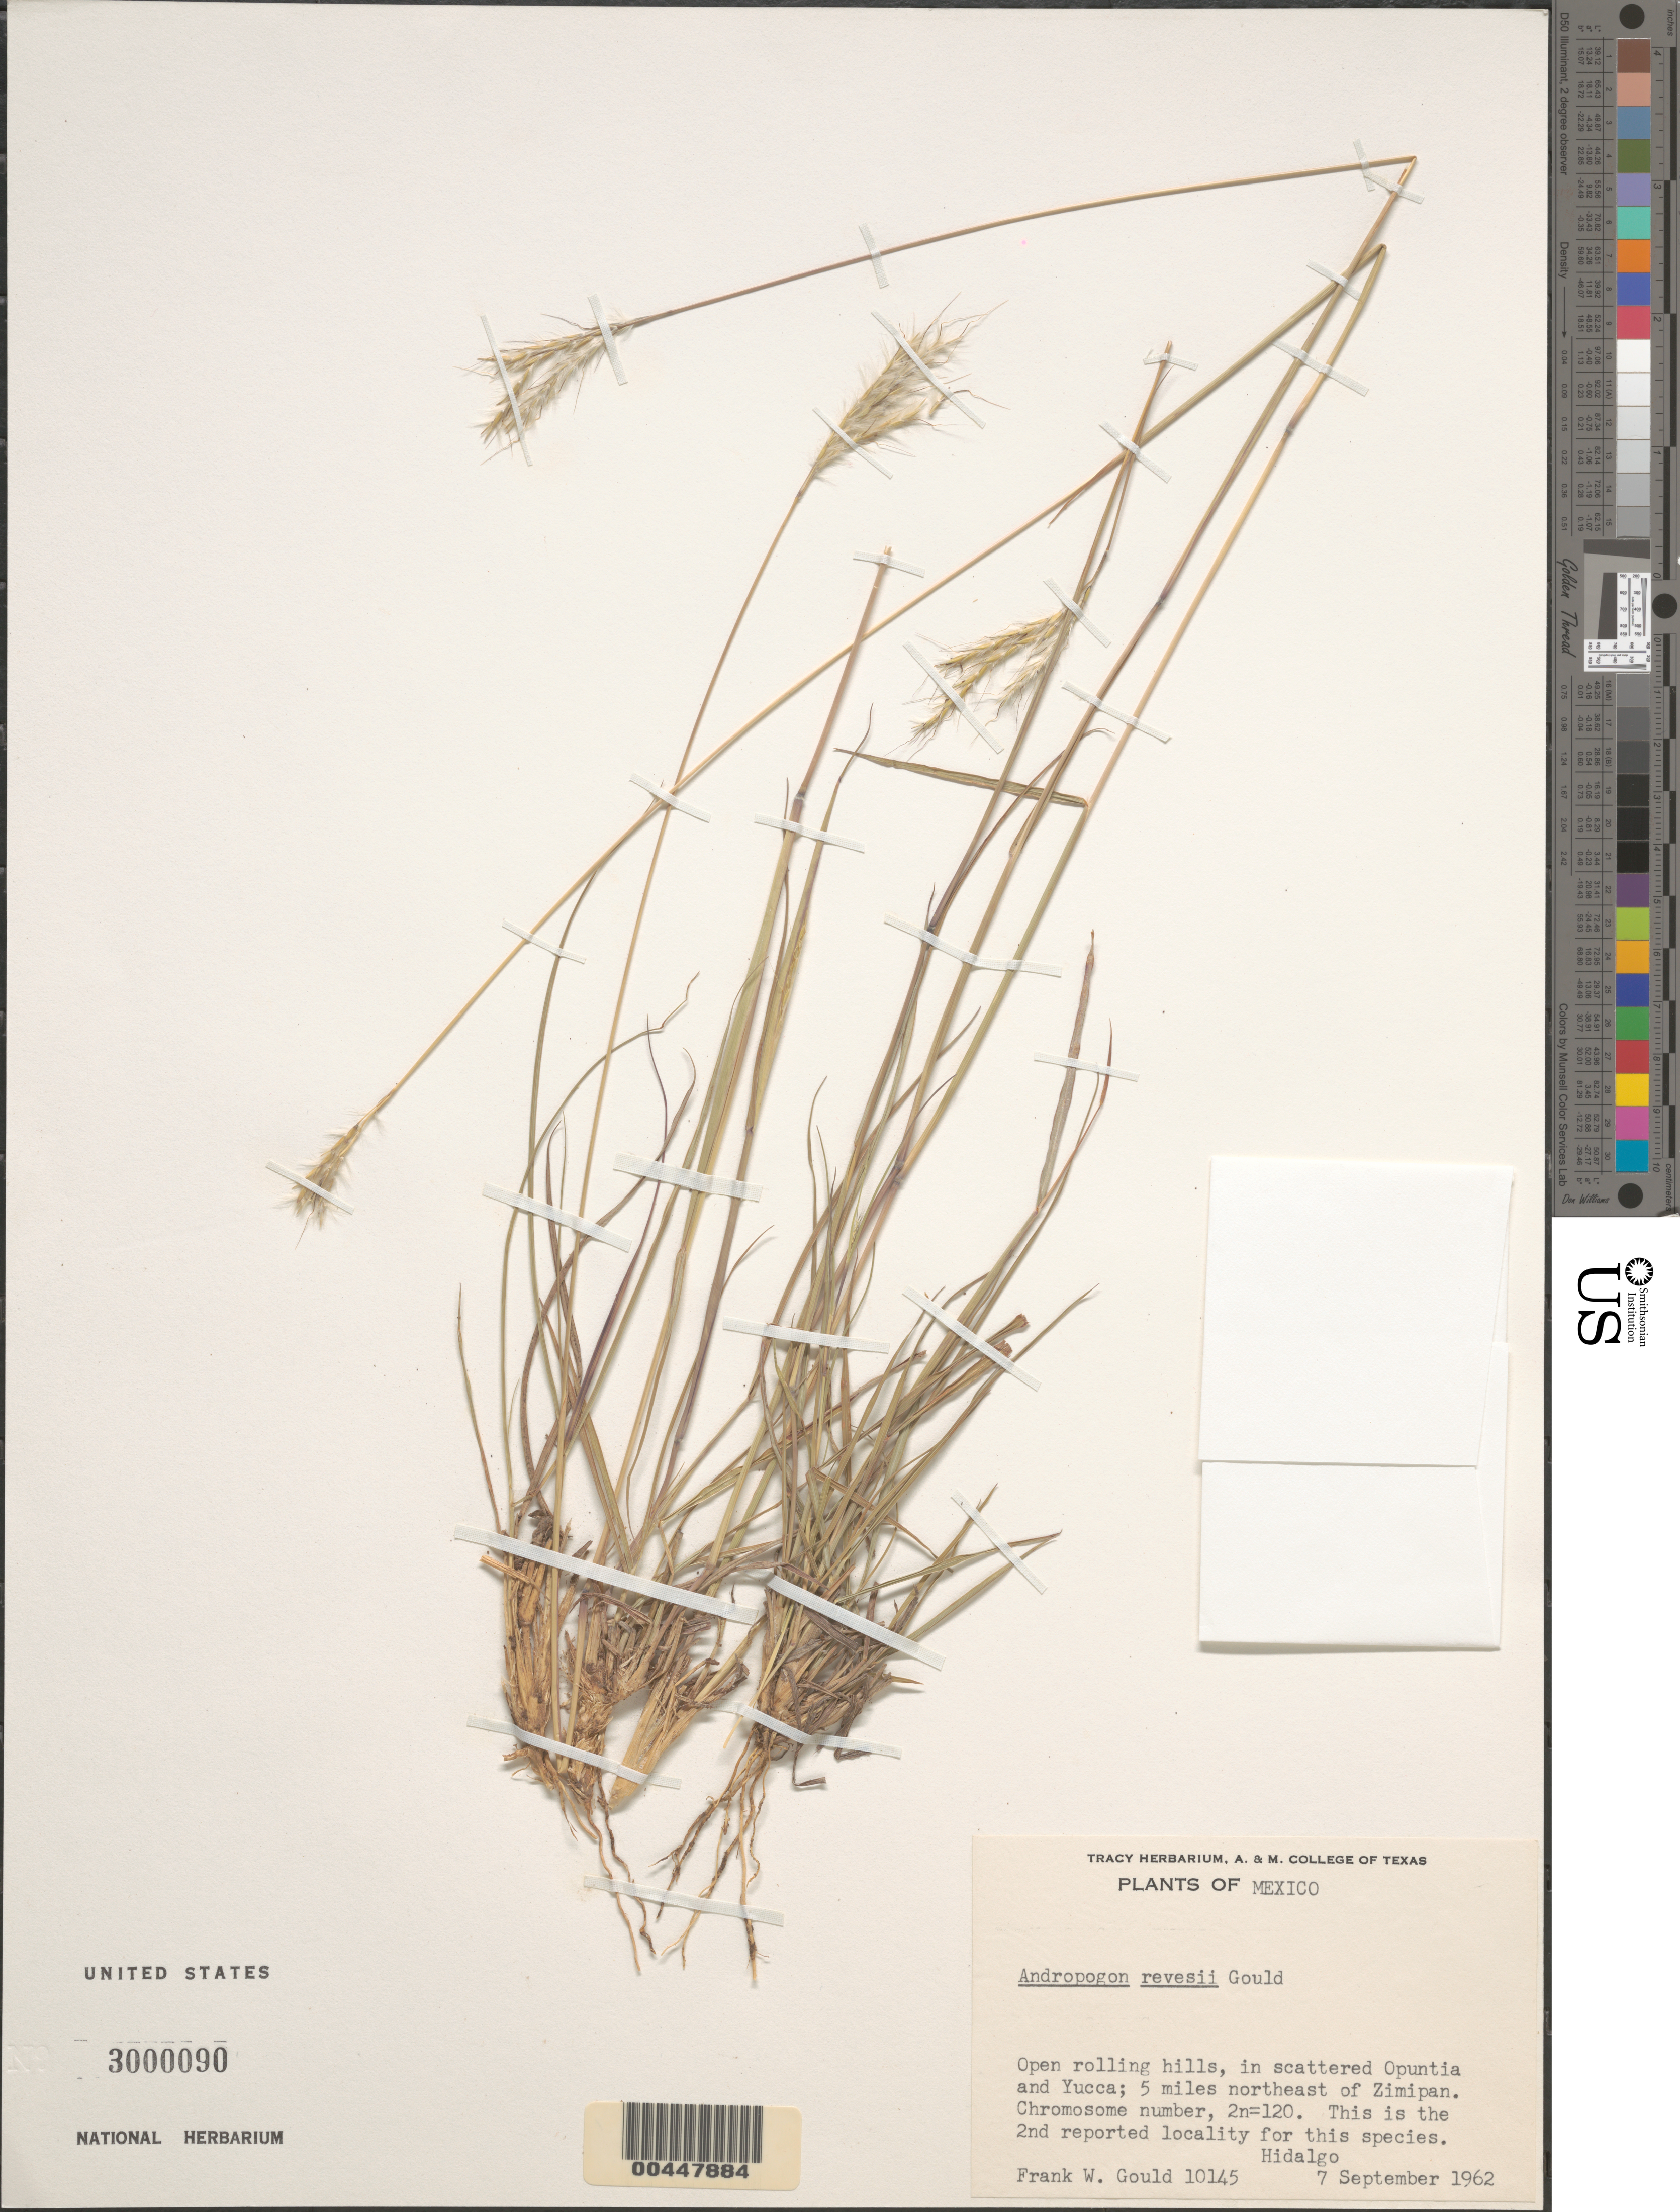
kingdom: Plantae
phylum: Tracheophyta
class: Liliopsida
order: Poales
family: Poaceae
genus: Andropogon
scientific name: Andropogon reevesii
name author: Gould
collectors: F. W. Gould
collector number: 10145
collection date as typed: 7 Sep 1962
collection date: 1962-09-07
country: Mexico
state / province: Hidalgo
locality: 5 miles NE of Zimipan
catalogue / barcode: US 3000090